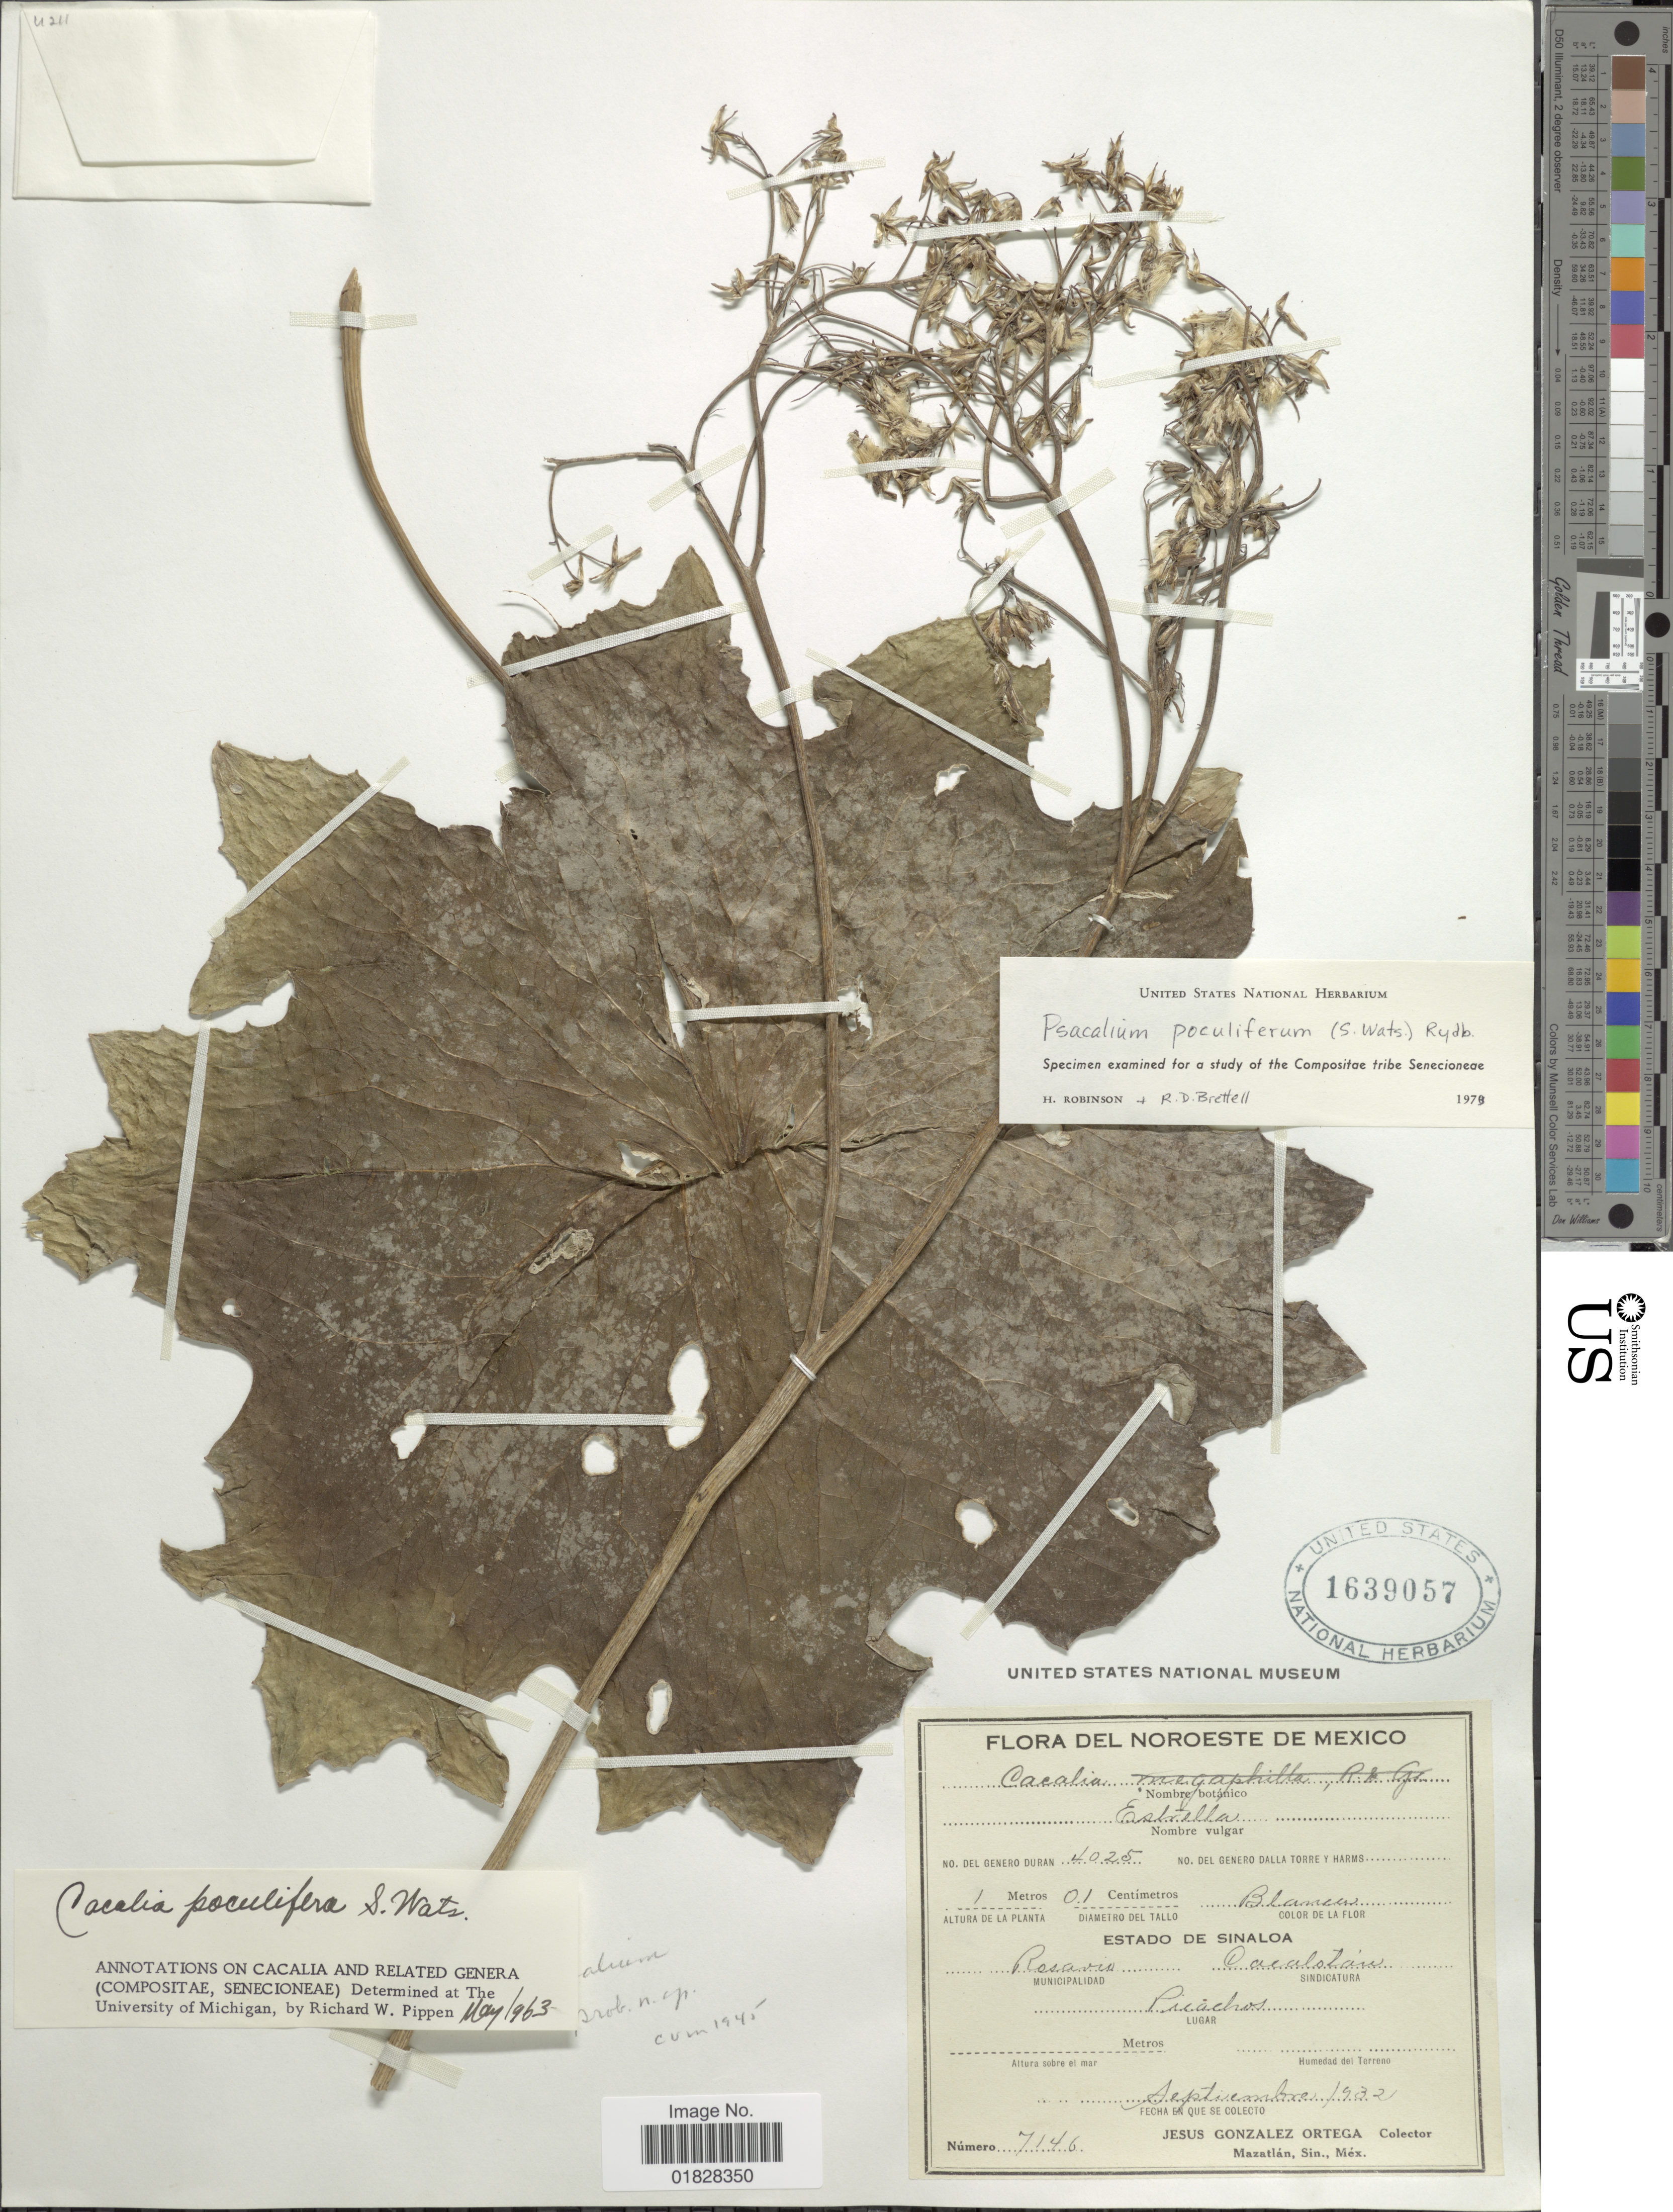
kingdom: Plantae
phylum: Tracheophyta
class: Magnoliopsida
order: Asterales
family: Asteraceae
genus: Psacalium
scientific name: Psacalium poculiferum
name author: (S. Watson) Rydb.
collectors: J. Ortega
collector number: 7146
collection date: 1932-09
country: Mexico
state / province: Sinaloa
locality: Noroeste de Mexico. Estado de Sinaloa. Rosario. Qacalotan. Picachos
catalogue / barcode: US 1639057